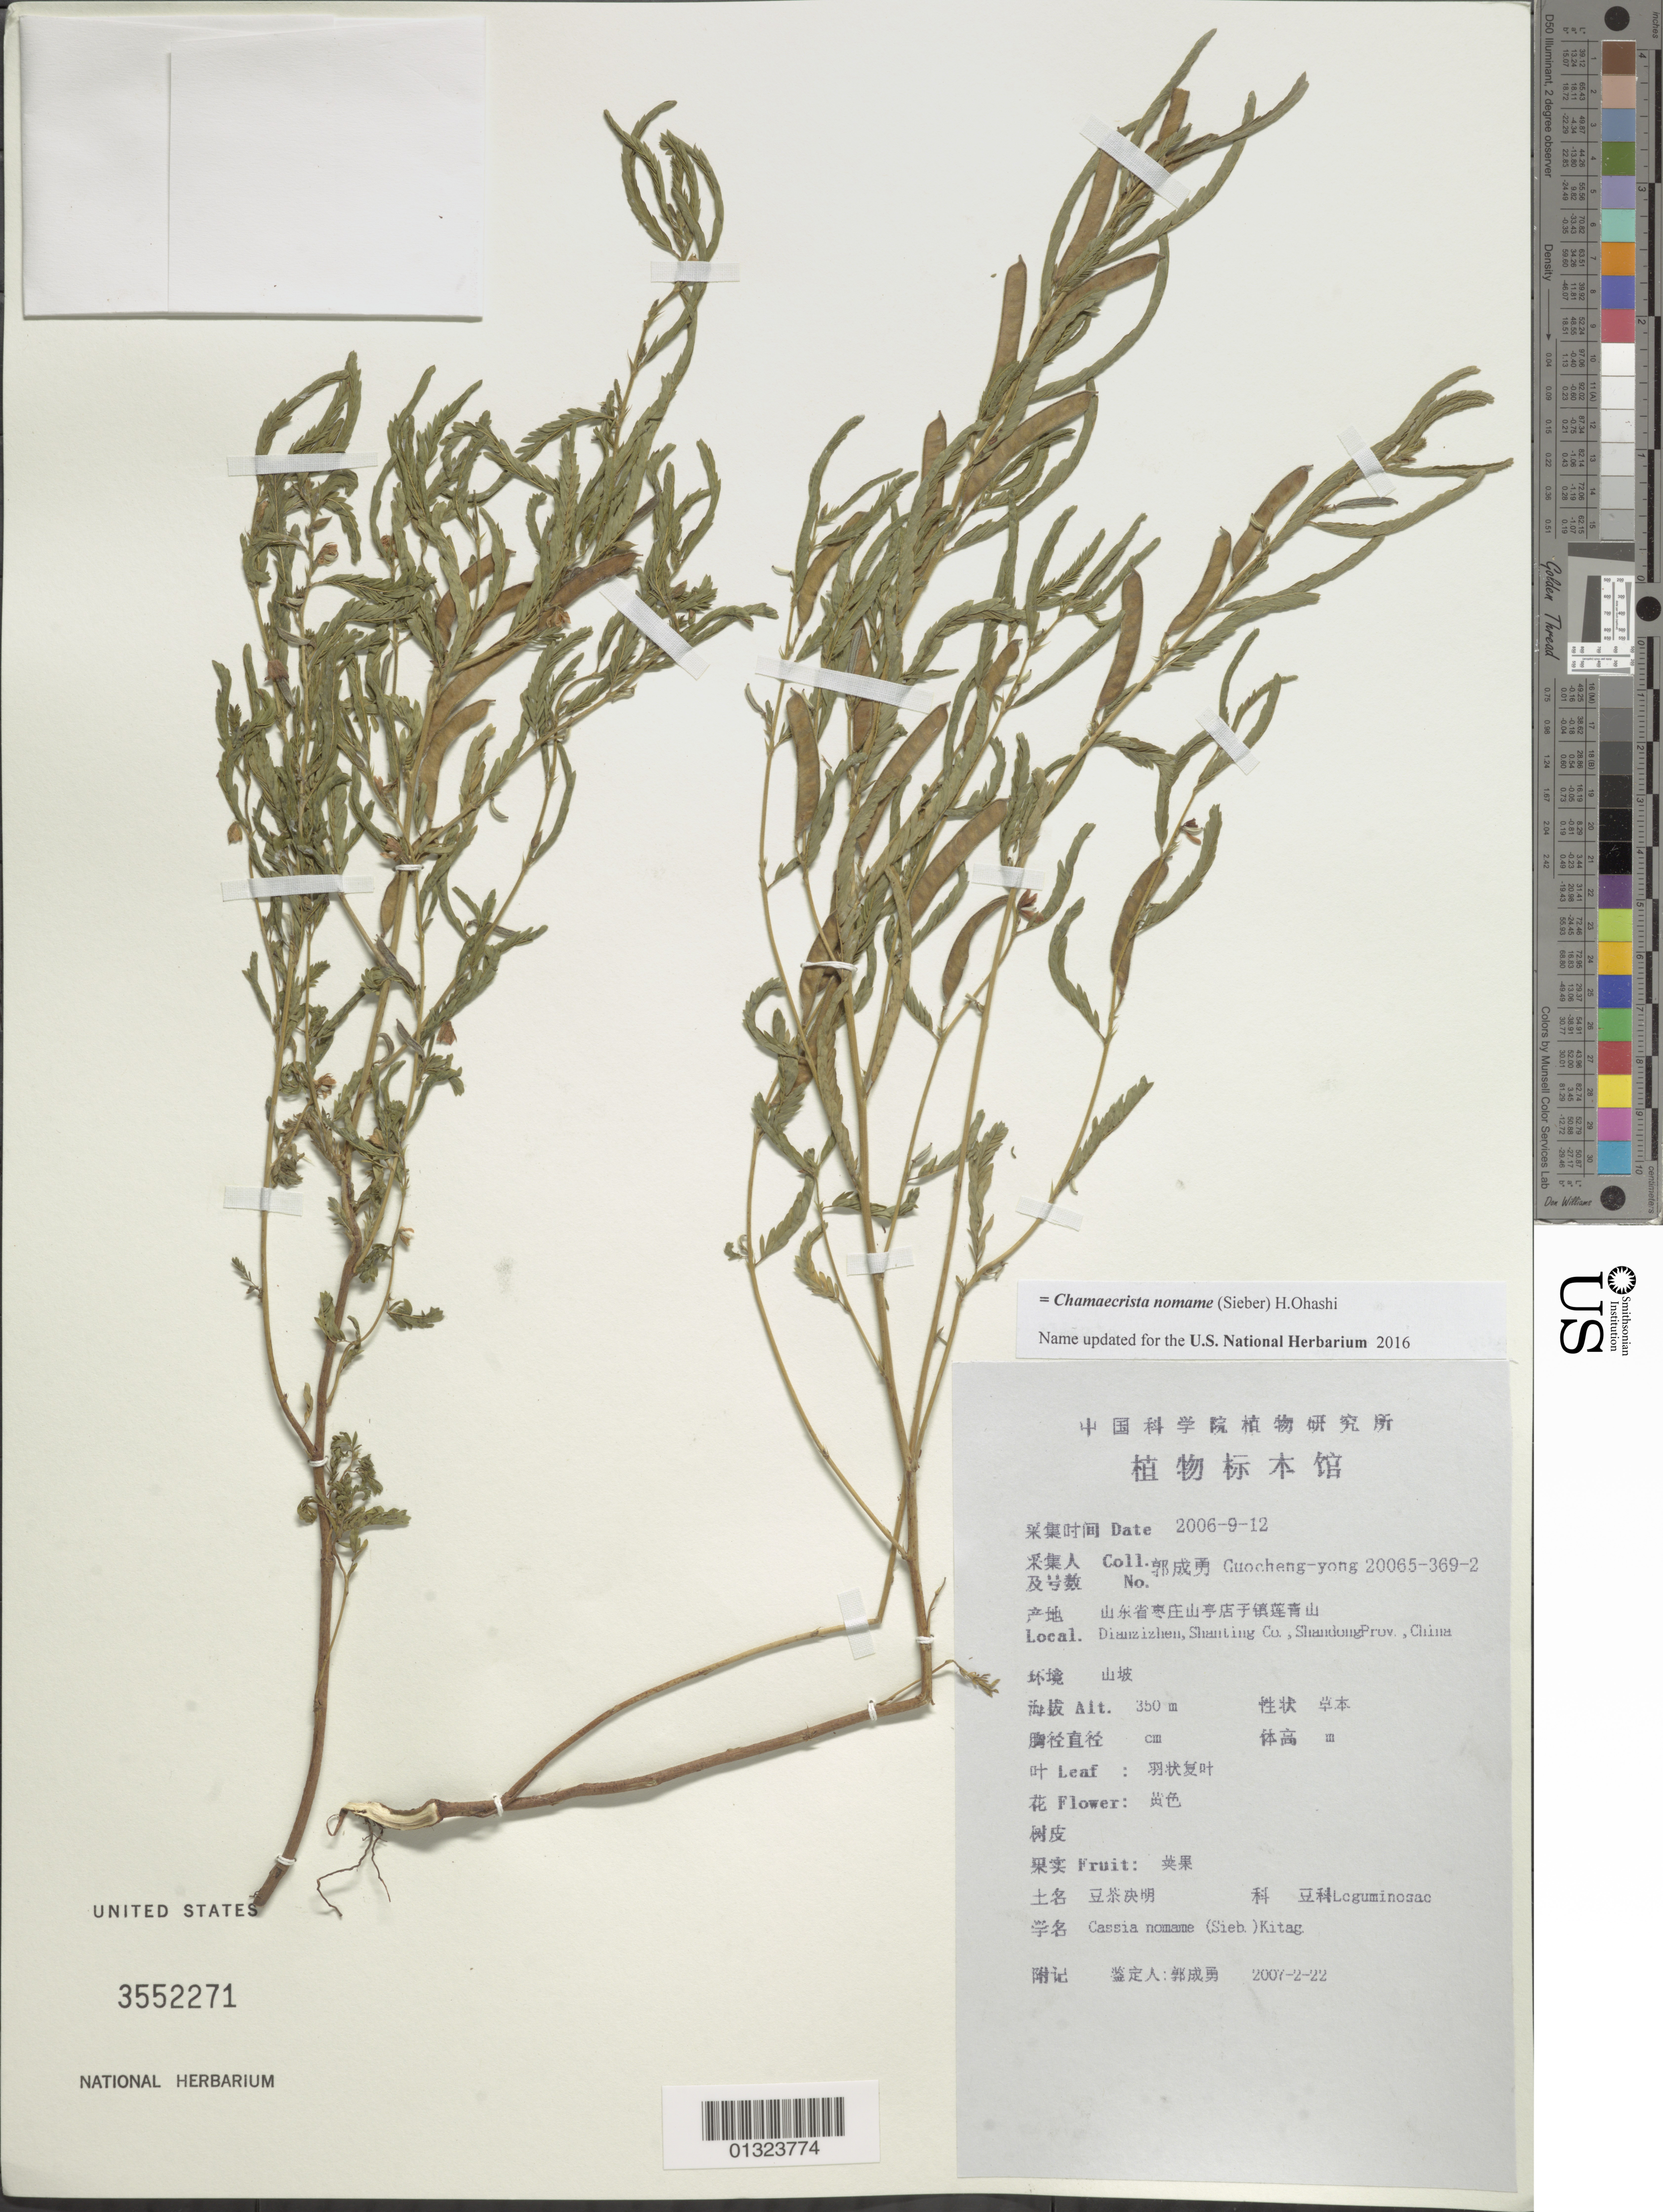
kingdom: Plantae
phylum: Tracheophyta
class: Magnoliopsida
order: Fabales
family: Fabaceae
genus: Chamaecrista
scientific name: Chamaecrista nomame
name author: (Sieber) H. Ohashi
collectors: Guo cheng-yong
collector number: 20065-369-2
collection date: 2006-09-12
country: China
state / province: Shandong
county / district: Shanting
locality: Dianzizhen.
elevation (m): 350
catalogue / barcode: US 3552271